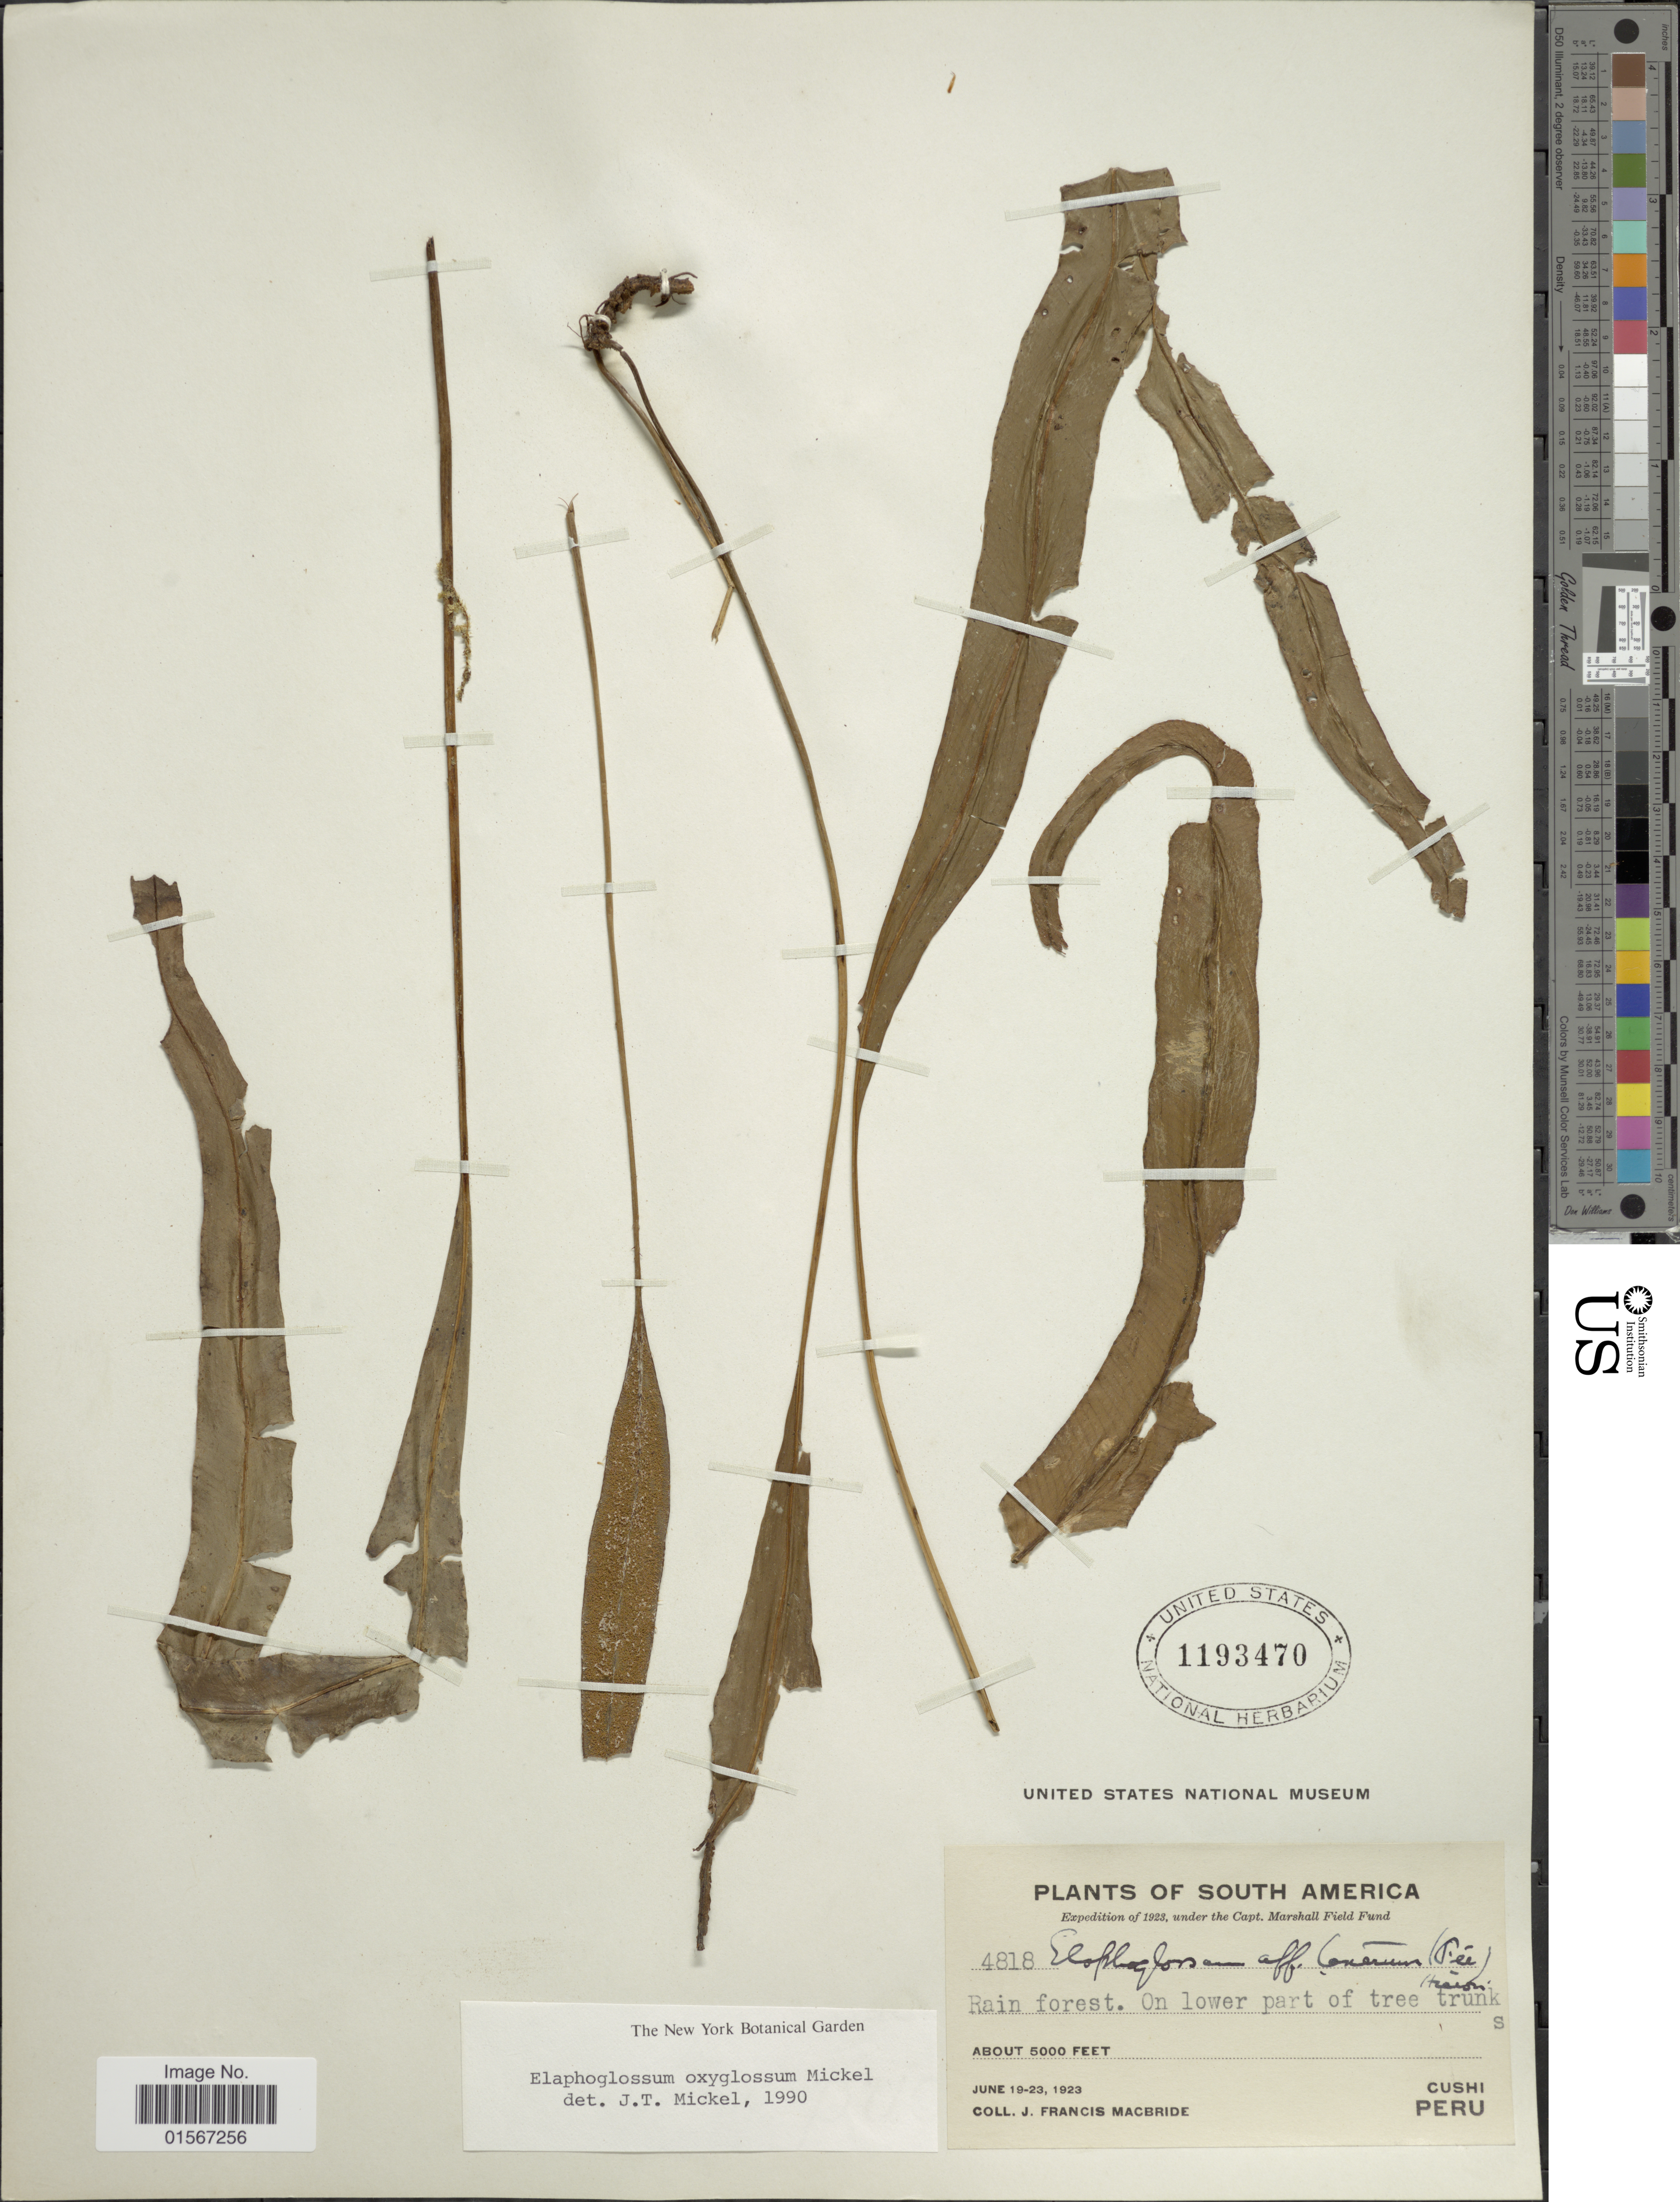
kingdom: Plantae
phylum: Tracheophyta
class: Polypodiopsida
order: Polypodiales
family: Dryopteridaceae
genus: Elaphoglossum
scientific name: Elaphoglossum oxyglossum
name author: Mickel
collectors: J. F. Macbride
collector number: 4818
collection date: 1923-06-19/1923-06-23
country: Peru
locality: South America, Cushi, Peru.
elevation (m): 1524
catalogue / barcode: US 1193470